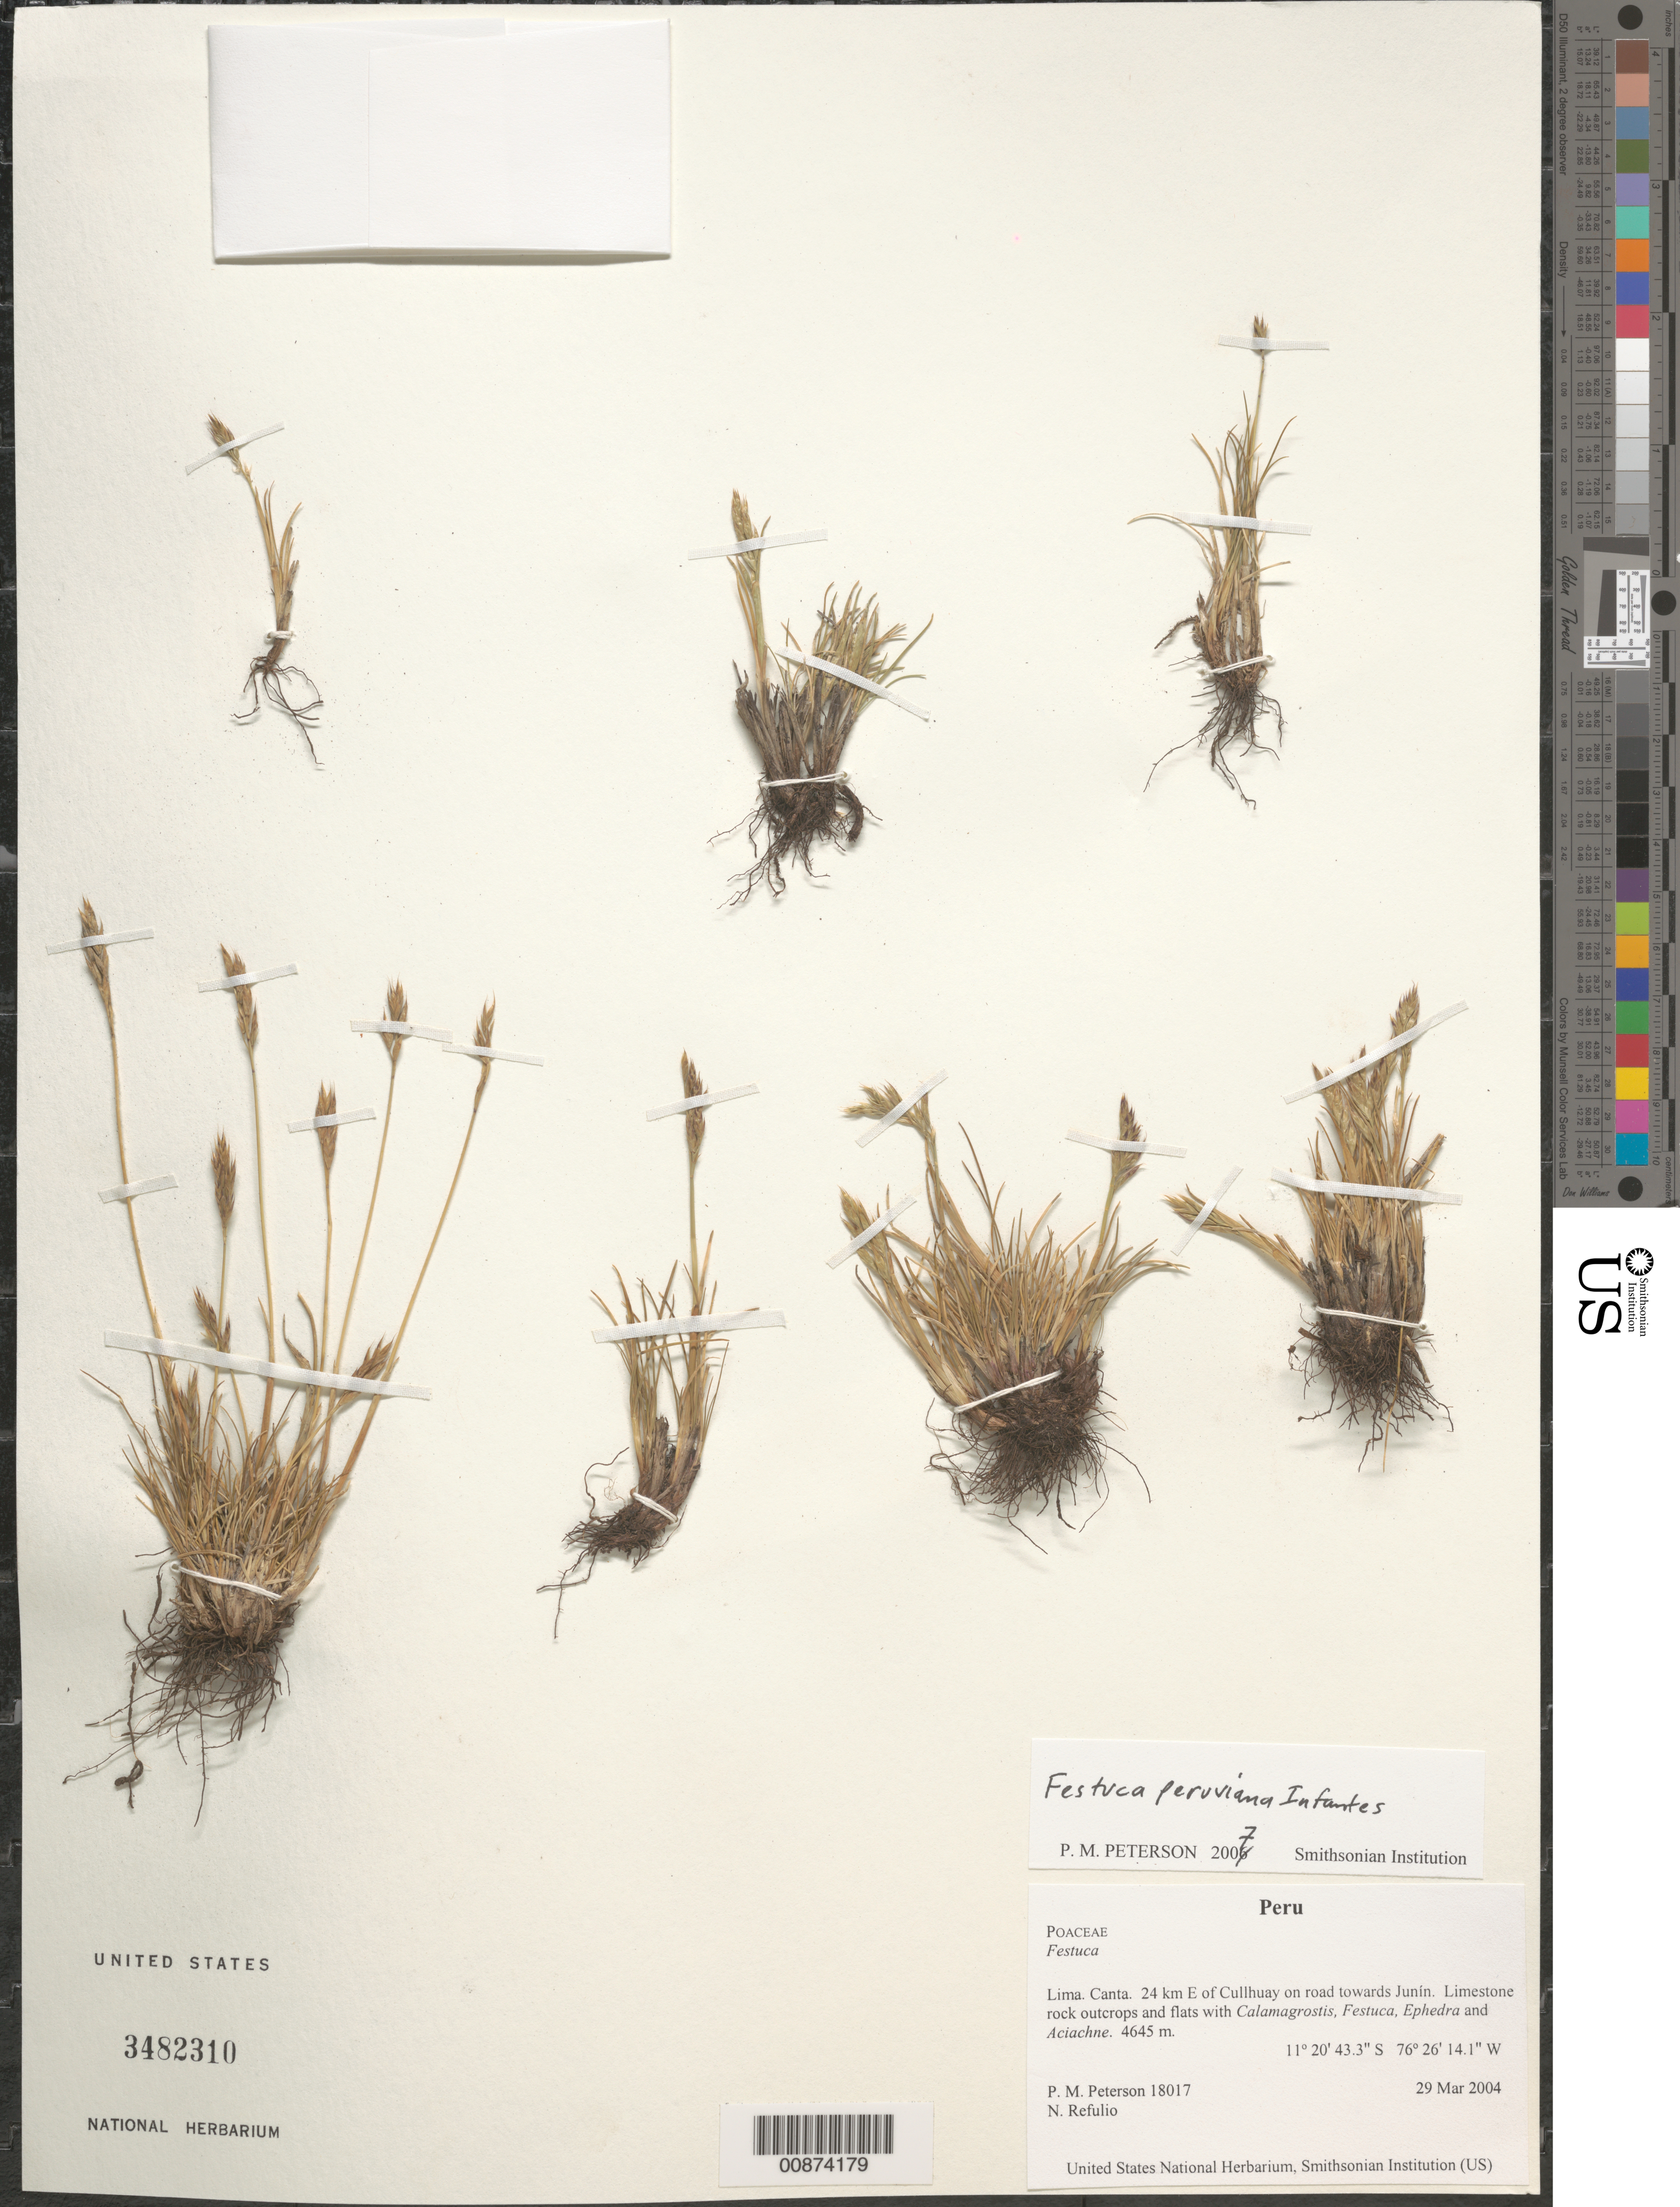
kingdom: Plantae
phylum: Tracheophyta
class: Liliopsida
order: Poales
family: Poaceae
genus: Festuca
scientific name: Festuca peruviana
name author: Infantes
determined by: Peterson, Paul M., (BOT), Smithsonian Institution - National Museum of Natural History (UNITED STATES)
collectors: P. M. Peterson & N. Refulio-Rodríguez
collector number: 18017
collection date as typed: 29 Mar 2004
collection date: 2004-03-29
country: Peru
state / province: Lima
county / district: Canta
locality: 24 km E of Cullhuay on road towards Junín. Limestone rock outcrops and flats with Calamagrostis, Festuca, Ephedra and Aciachne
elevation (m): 4645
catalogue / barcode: US 3482310